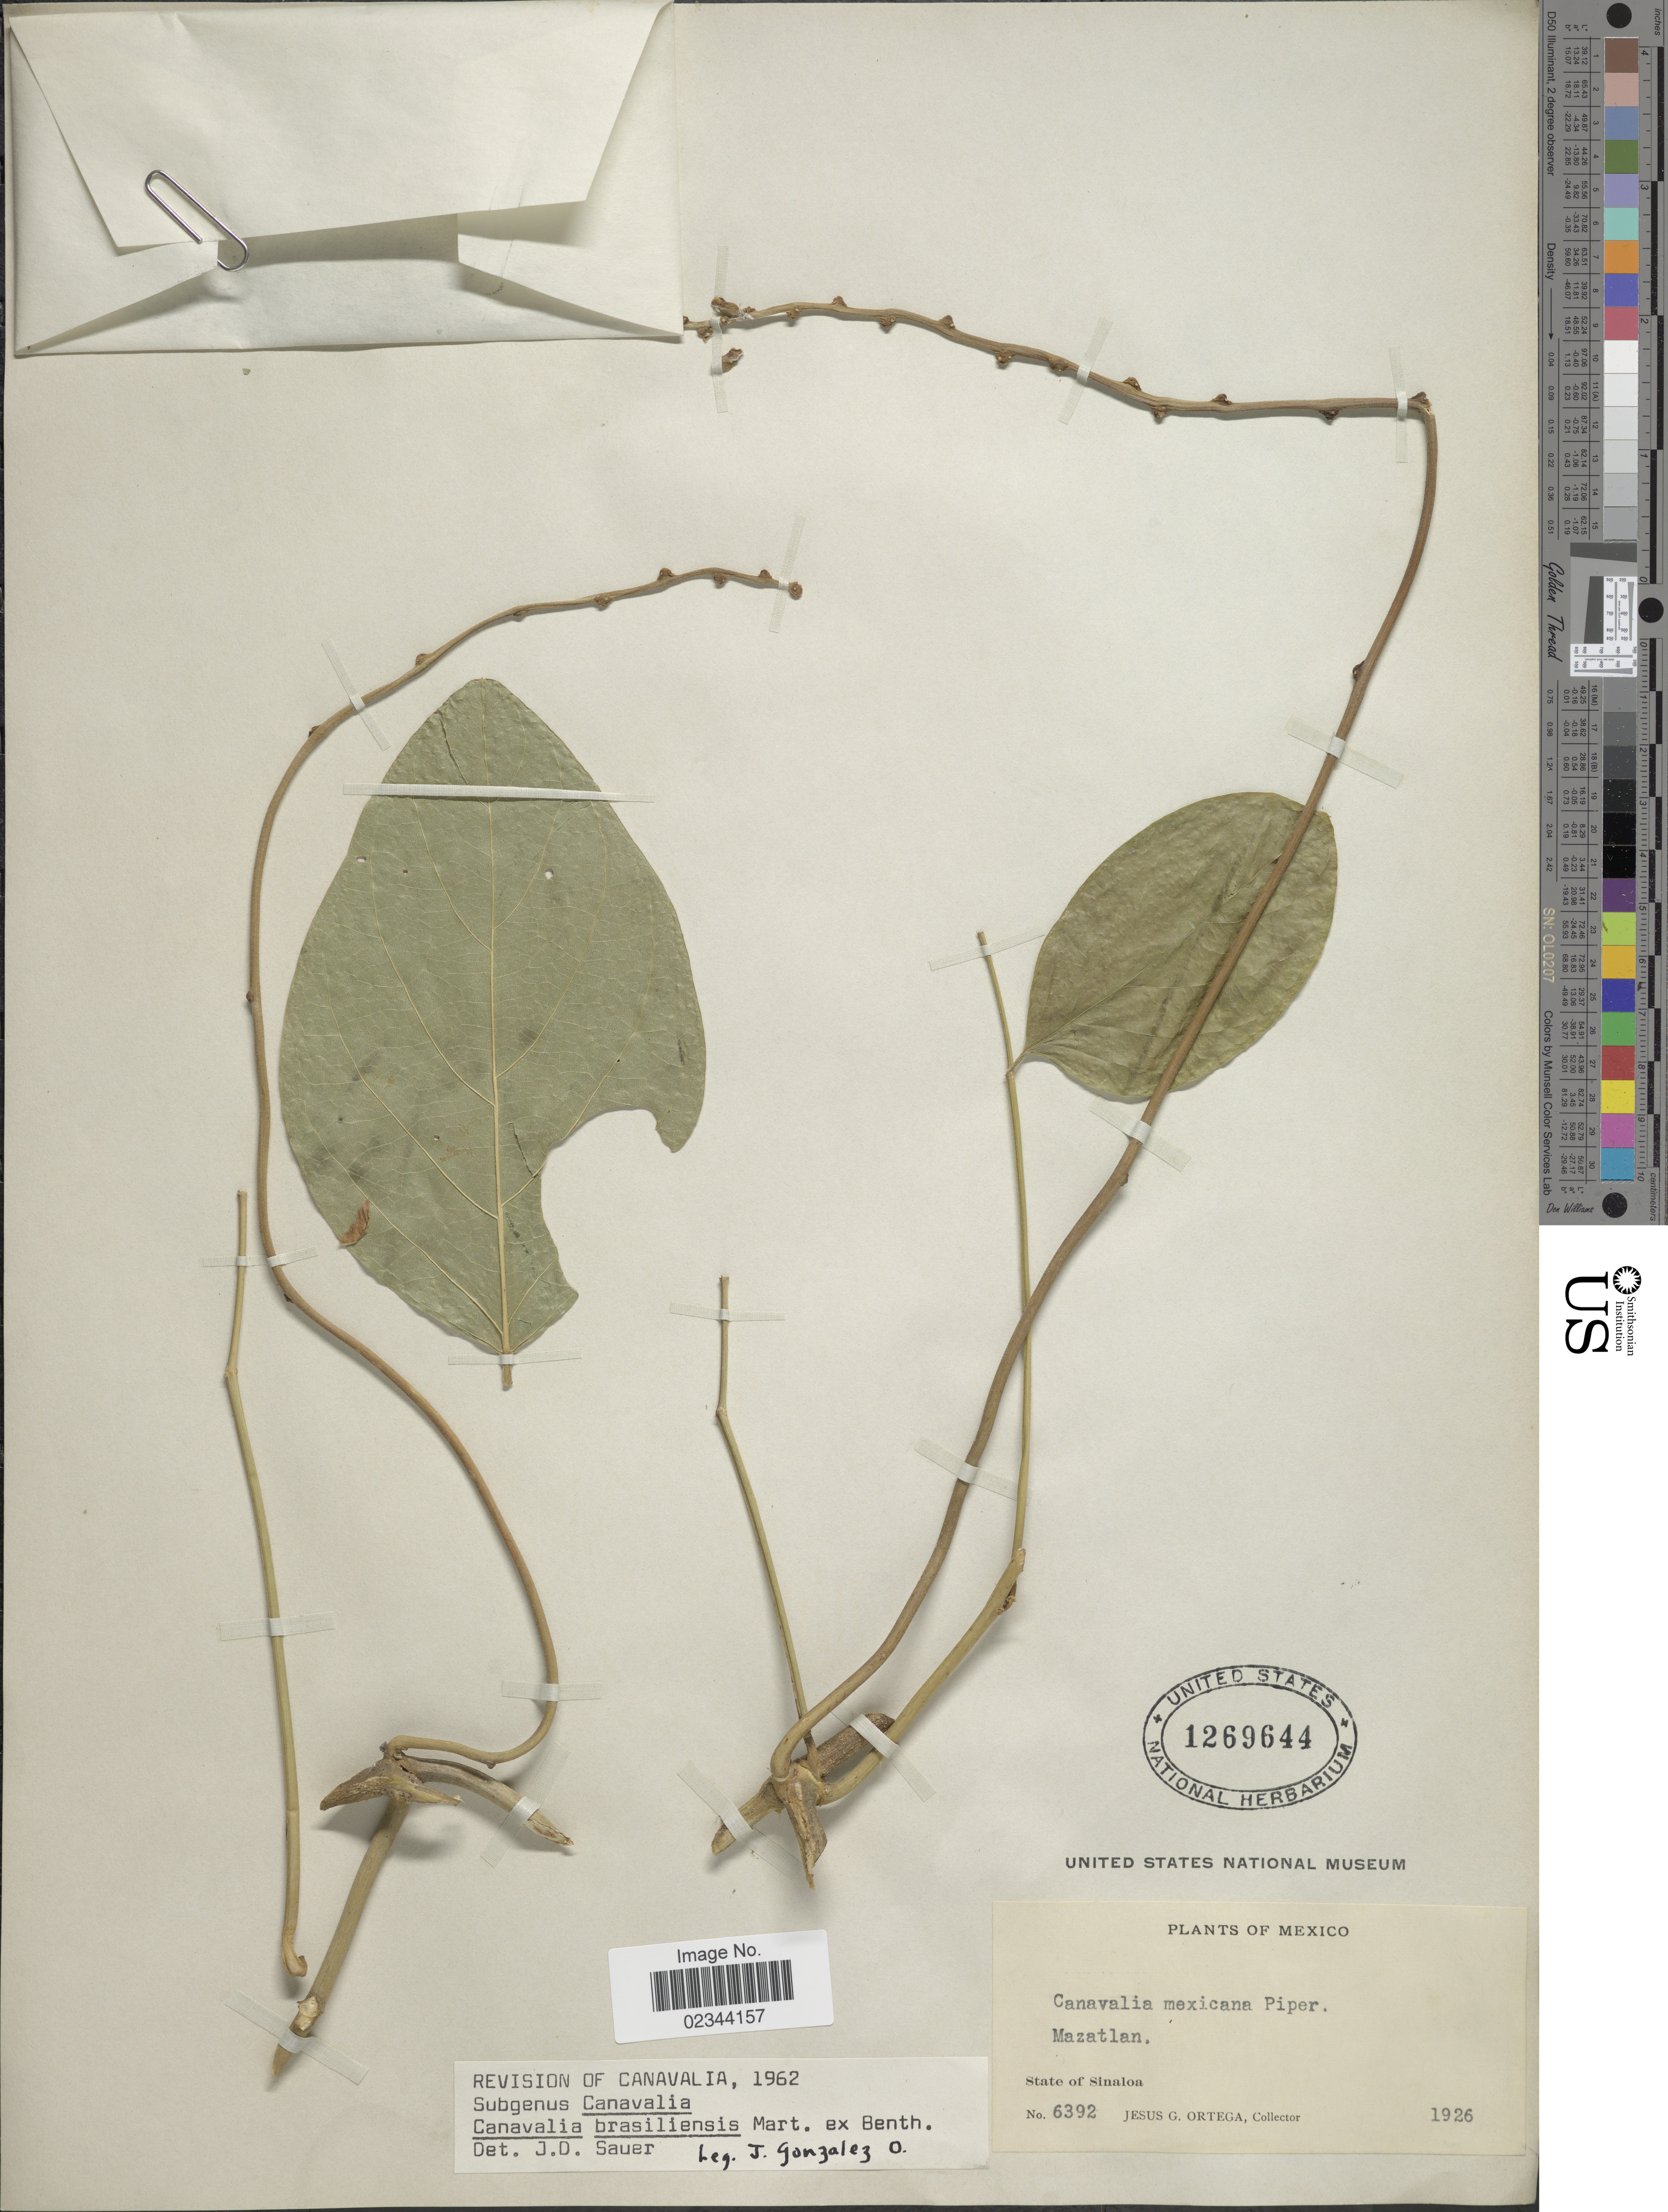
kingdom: Plantae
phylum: Tracheophyta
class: Magnoliopsida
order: Fabales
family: Fabaceae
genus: Canavalia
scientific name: Canavalia brasiliensis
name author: Mart. ex Benth.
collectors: J. Ortega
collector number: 6392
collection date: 1926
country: Mexico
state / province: Sinaloa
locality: Mazatlan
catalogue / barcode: US 1269644